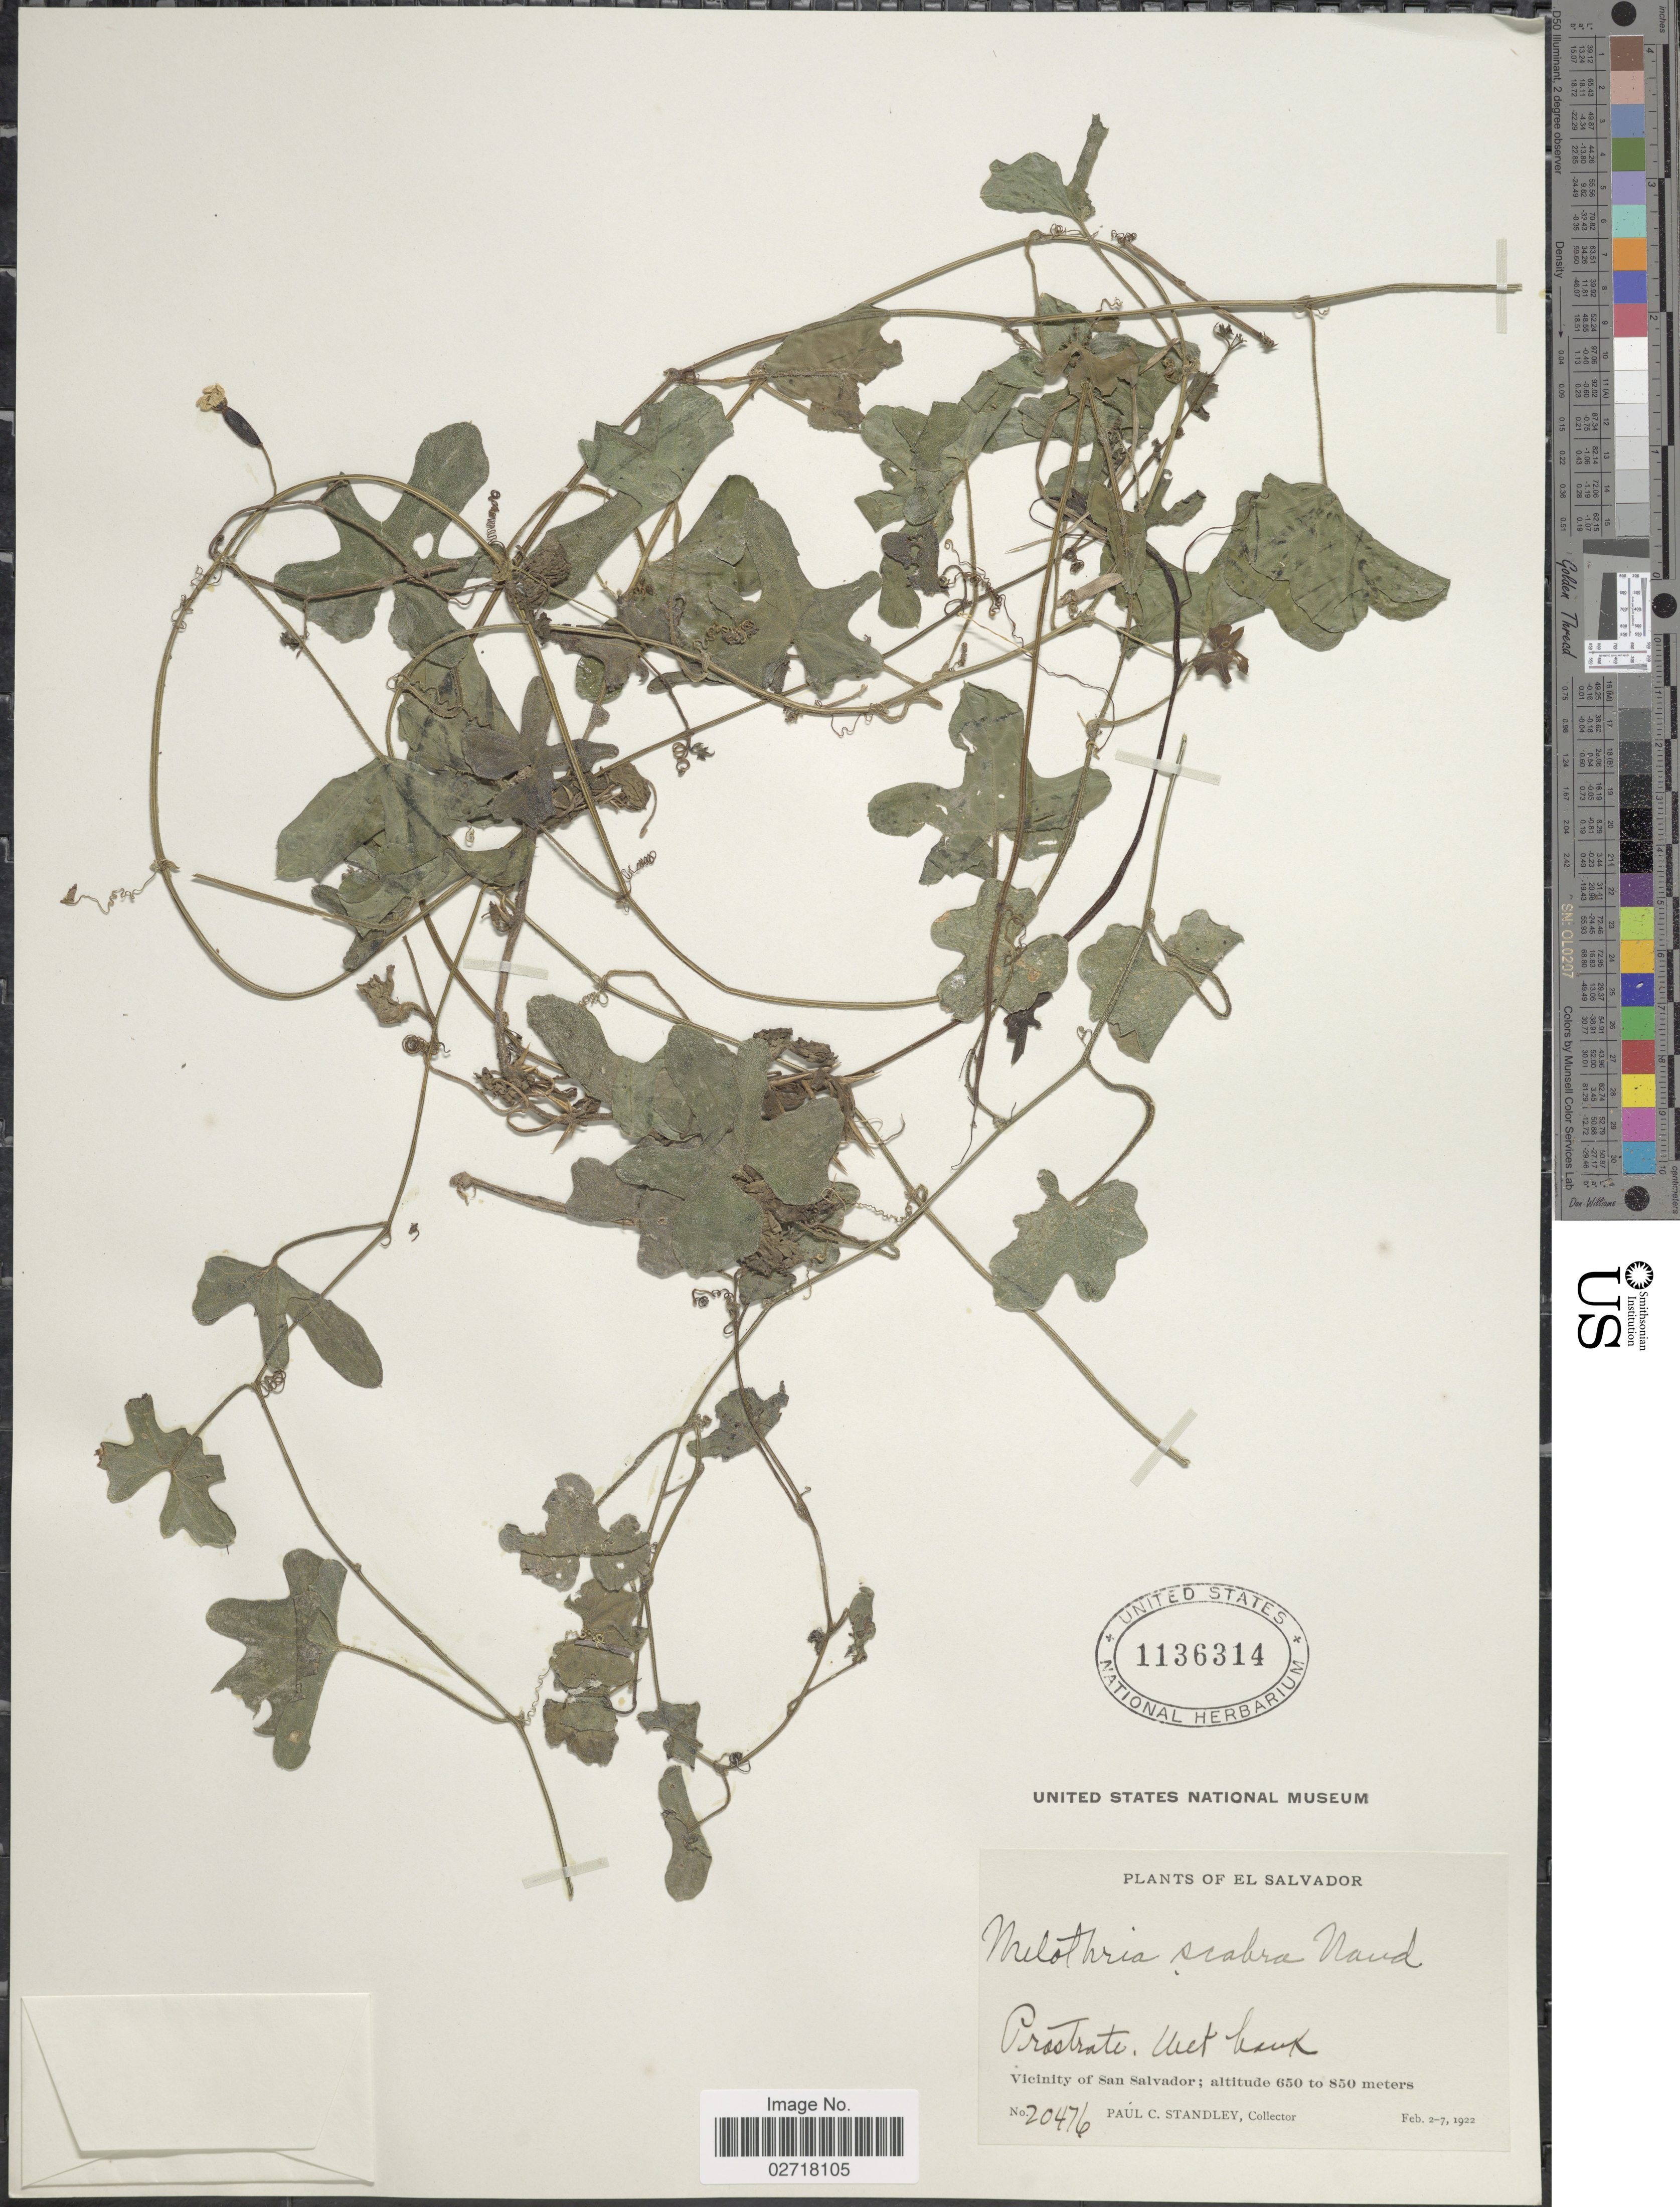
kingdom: Plantae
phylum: Tracheophyta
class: Magnoliopsida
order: Cucurbitales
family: Cucurbitaceae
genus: Melothria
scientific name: Melothria scabra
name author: Naudin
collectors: P. C. Standley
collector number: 20476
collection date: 1922-02-02/1922-02-07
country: El Salvador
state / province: San Salvador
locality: Vicinity of San Salvador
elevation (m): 650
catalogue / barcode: US 1136314